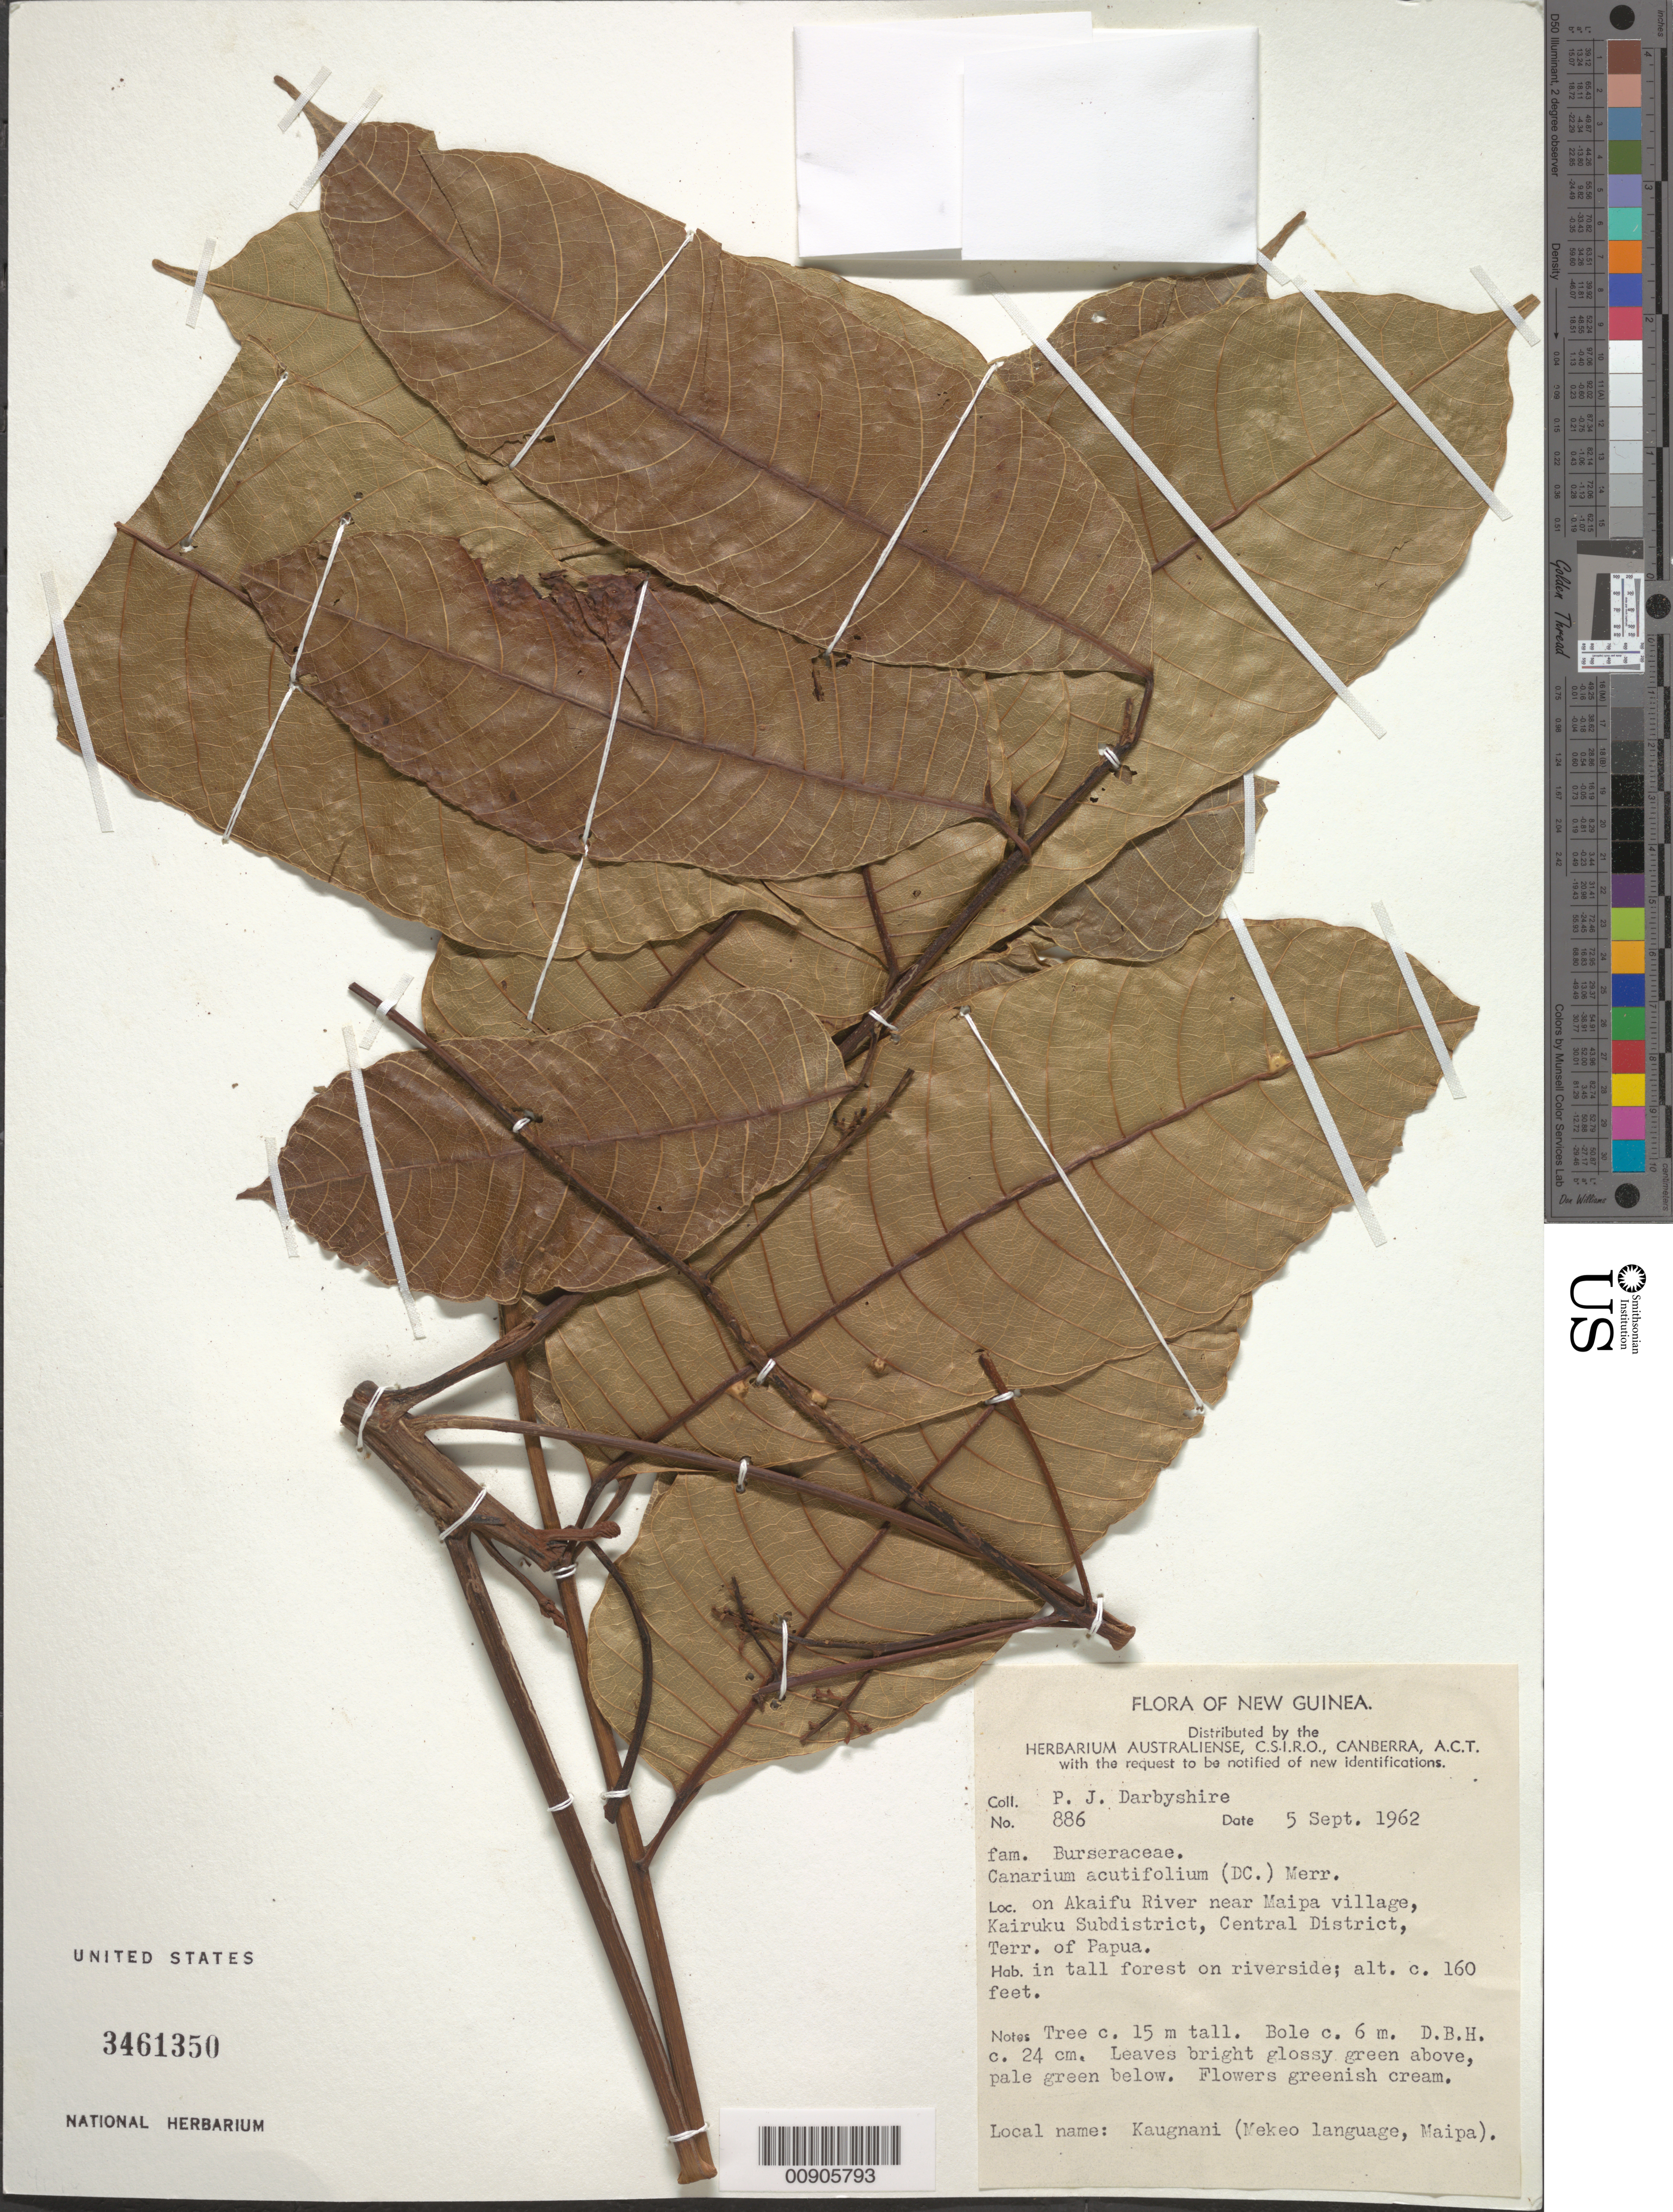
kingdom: Plantae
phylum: Tracheophyta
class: Magnoliopsida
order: Sapindales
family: Burseraceae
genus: Canarium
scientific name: Canarium acutifolium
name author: (DC.) Merr.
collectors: P. Darbyshire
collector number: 886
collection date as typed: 05 Sep 1962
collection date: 1962-09-05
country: Papua New Guinea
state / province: Central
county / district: Kairuku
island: New Guinea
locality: Kairuku Subdistrict, on Akaifu River near Maipa village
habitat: in tall forest on riverside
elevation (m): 49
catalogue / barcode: US 3461350